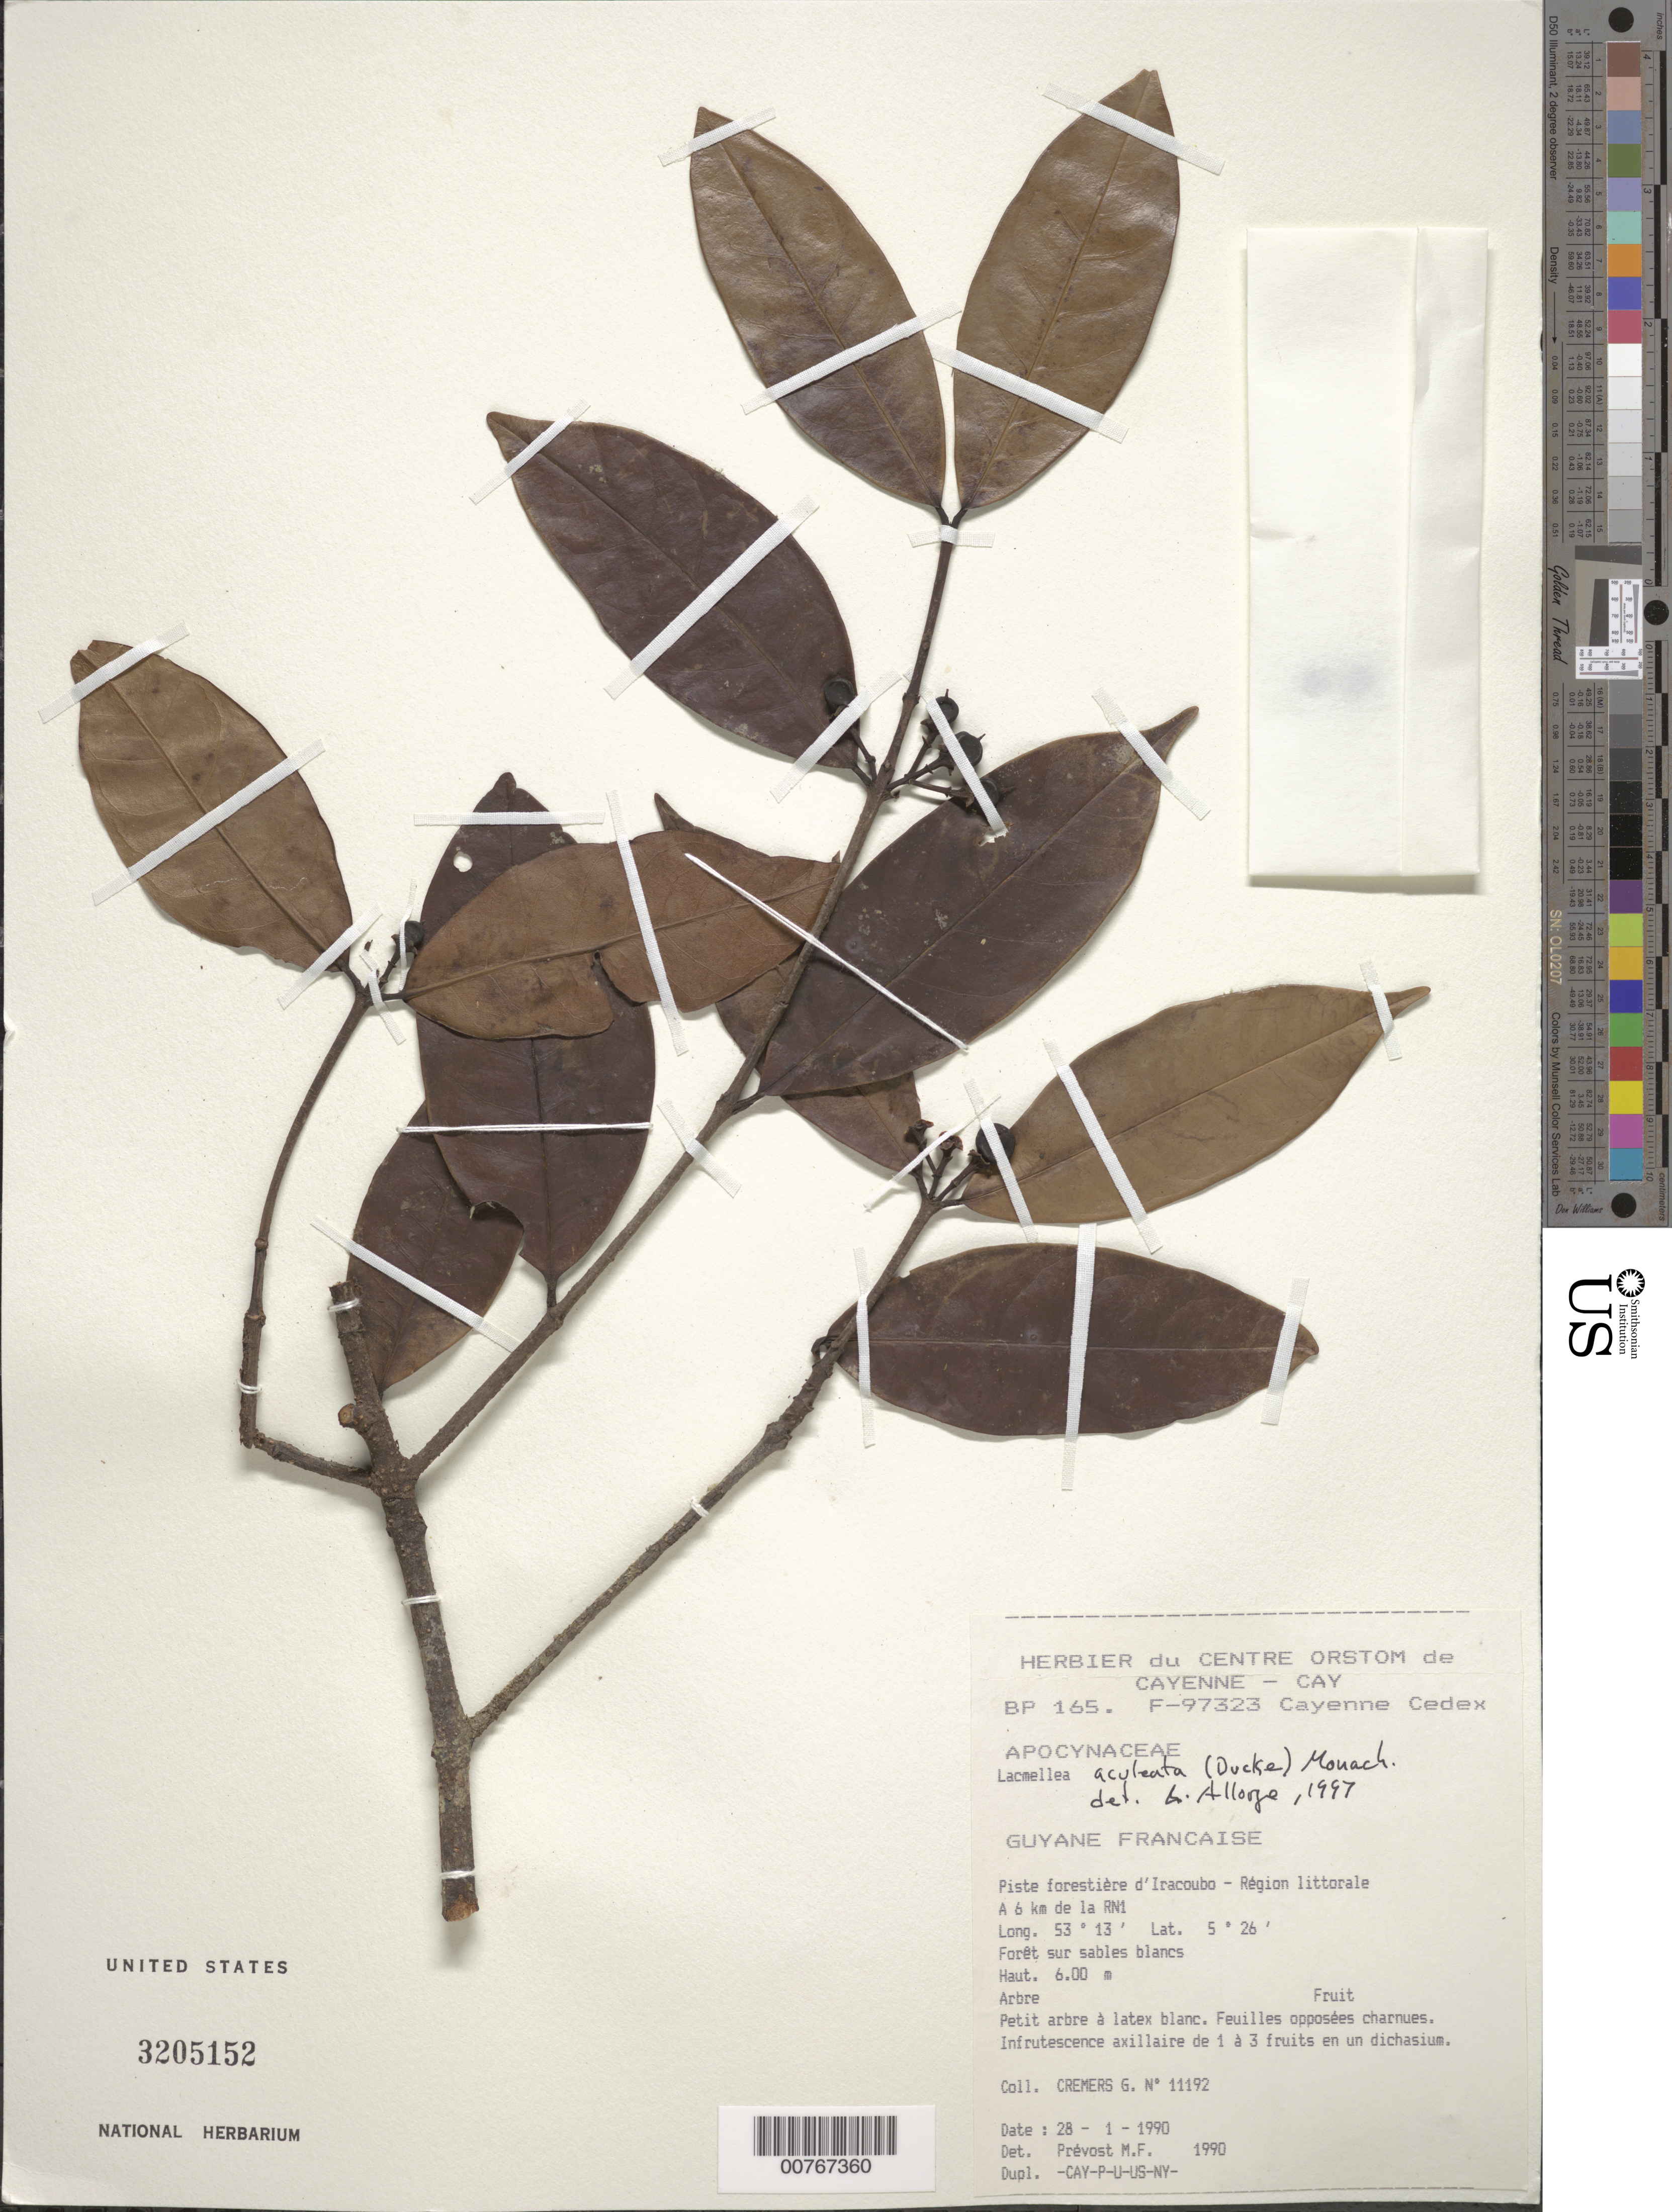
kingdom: Plantae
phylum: Tracheophyta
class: Magnoliopsida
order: Gentianales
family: Apocynaceae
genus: Lacmellea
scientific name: Lacmellea aculeata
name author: (Ducke) Monach.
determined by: Allorge, L.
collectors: G. Cremers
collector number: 11192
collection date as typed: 28-Jan-90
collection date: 1990-01-28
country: French Guiana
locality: Iracoubo, piste forestière; a 6 km de la RN1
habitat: Forest on white sand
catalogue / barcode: US 3205152